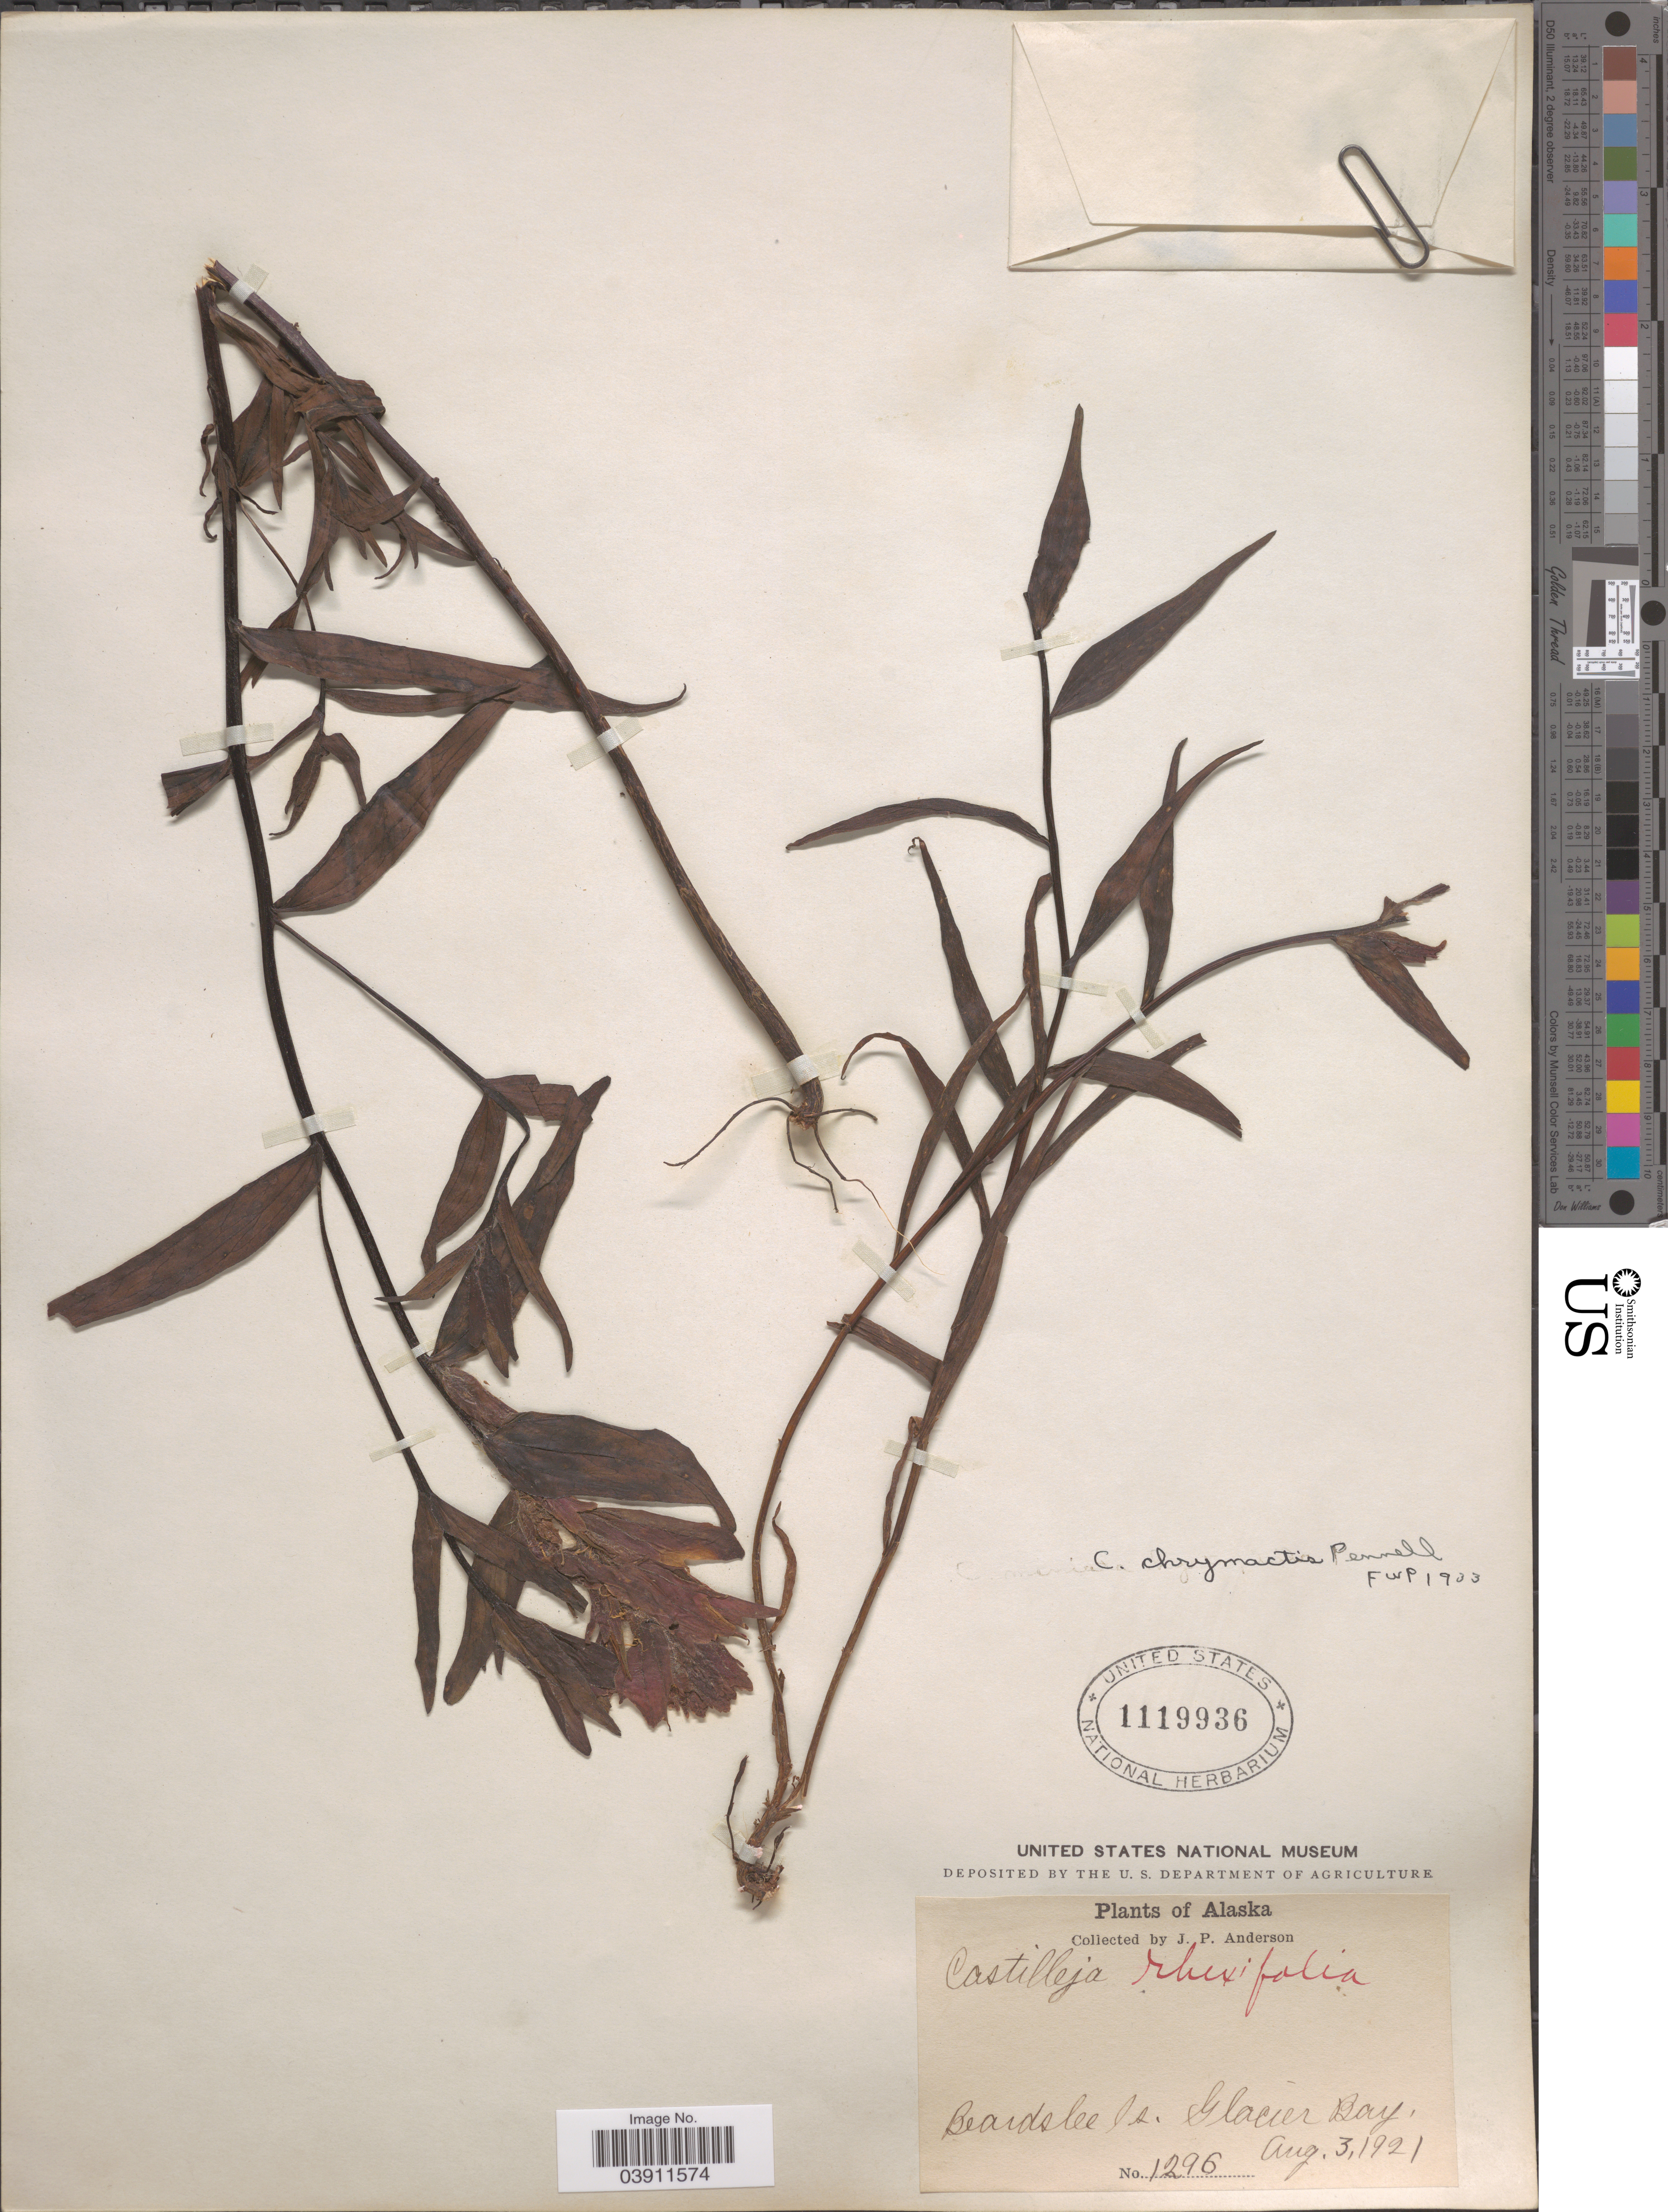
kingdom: Plantae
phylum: Tracheophyta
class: Magnoliopsida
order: Lamiales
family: Orobanchaceae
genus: Castilleja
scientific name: Castilleja chrymactis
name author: Pennell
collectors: J. P. Anderson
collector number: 1296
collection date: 1921-08-03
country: United States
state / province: Alaska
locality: Beardslee Is. Glacier Bay.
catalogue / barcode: US 1119936